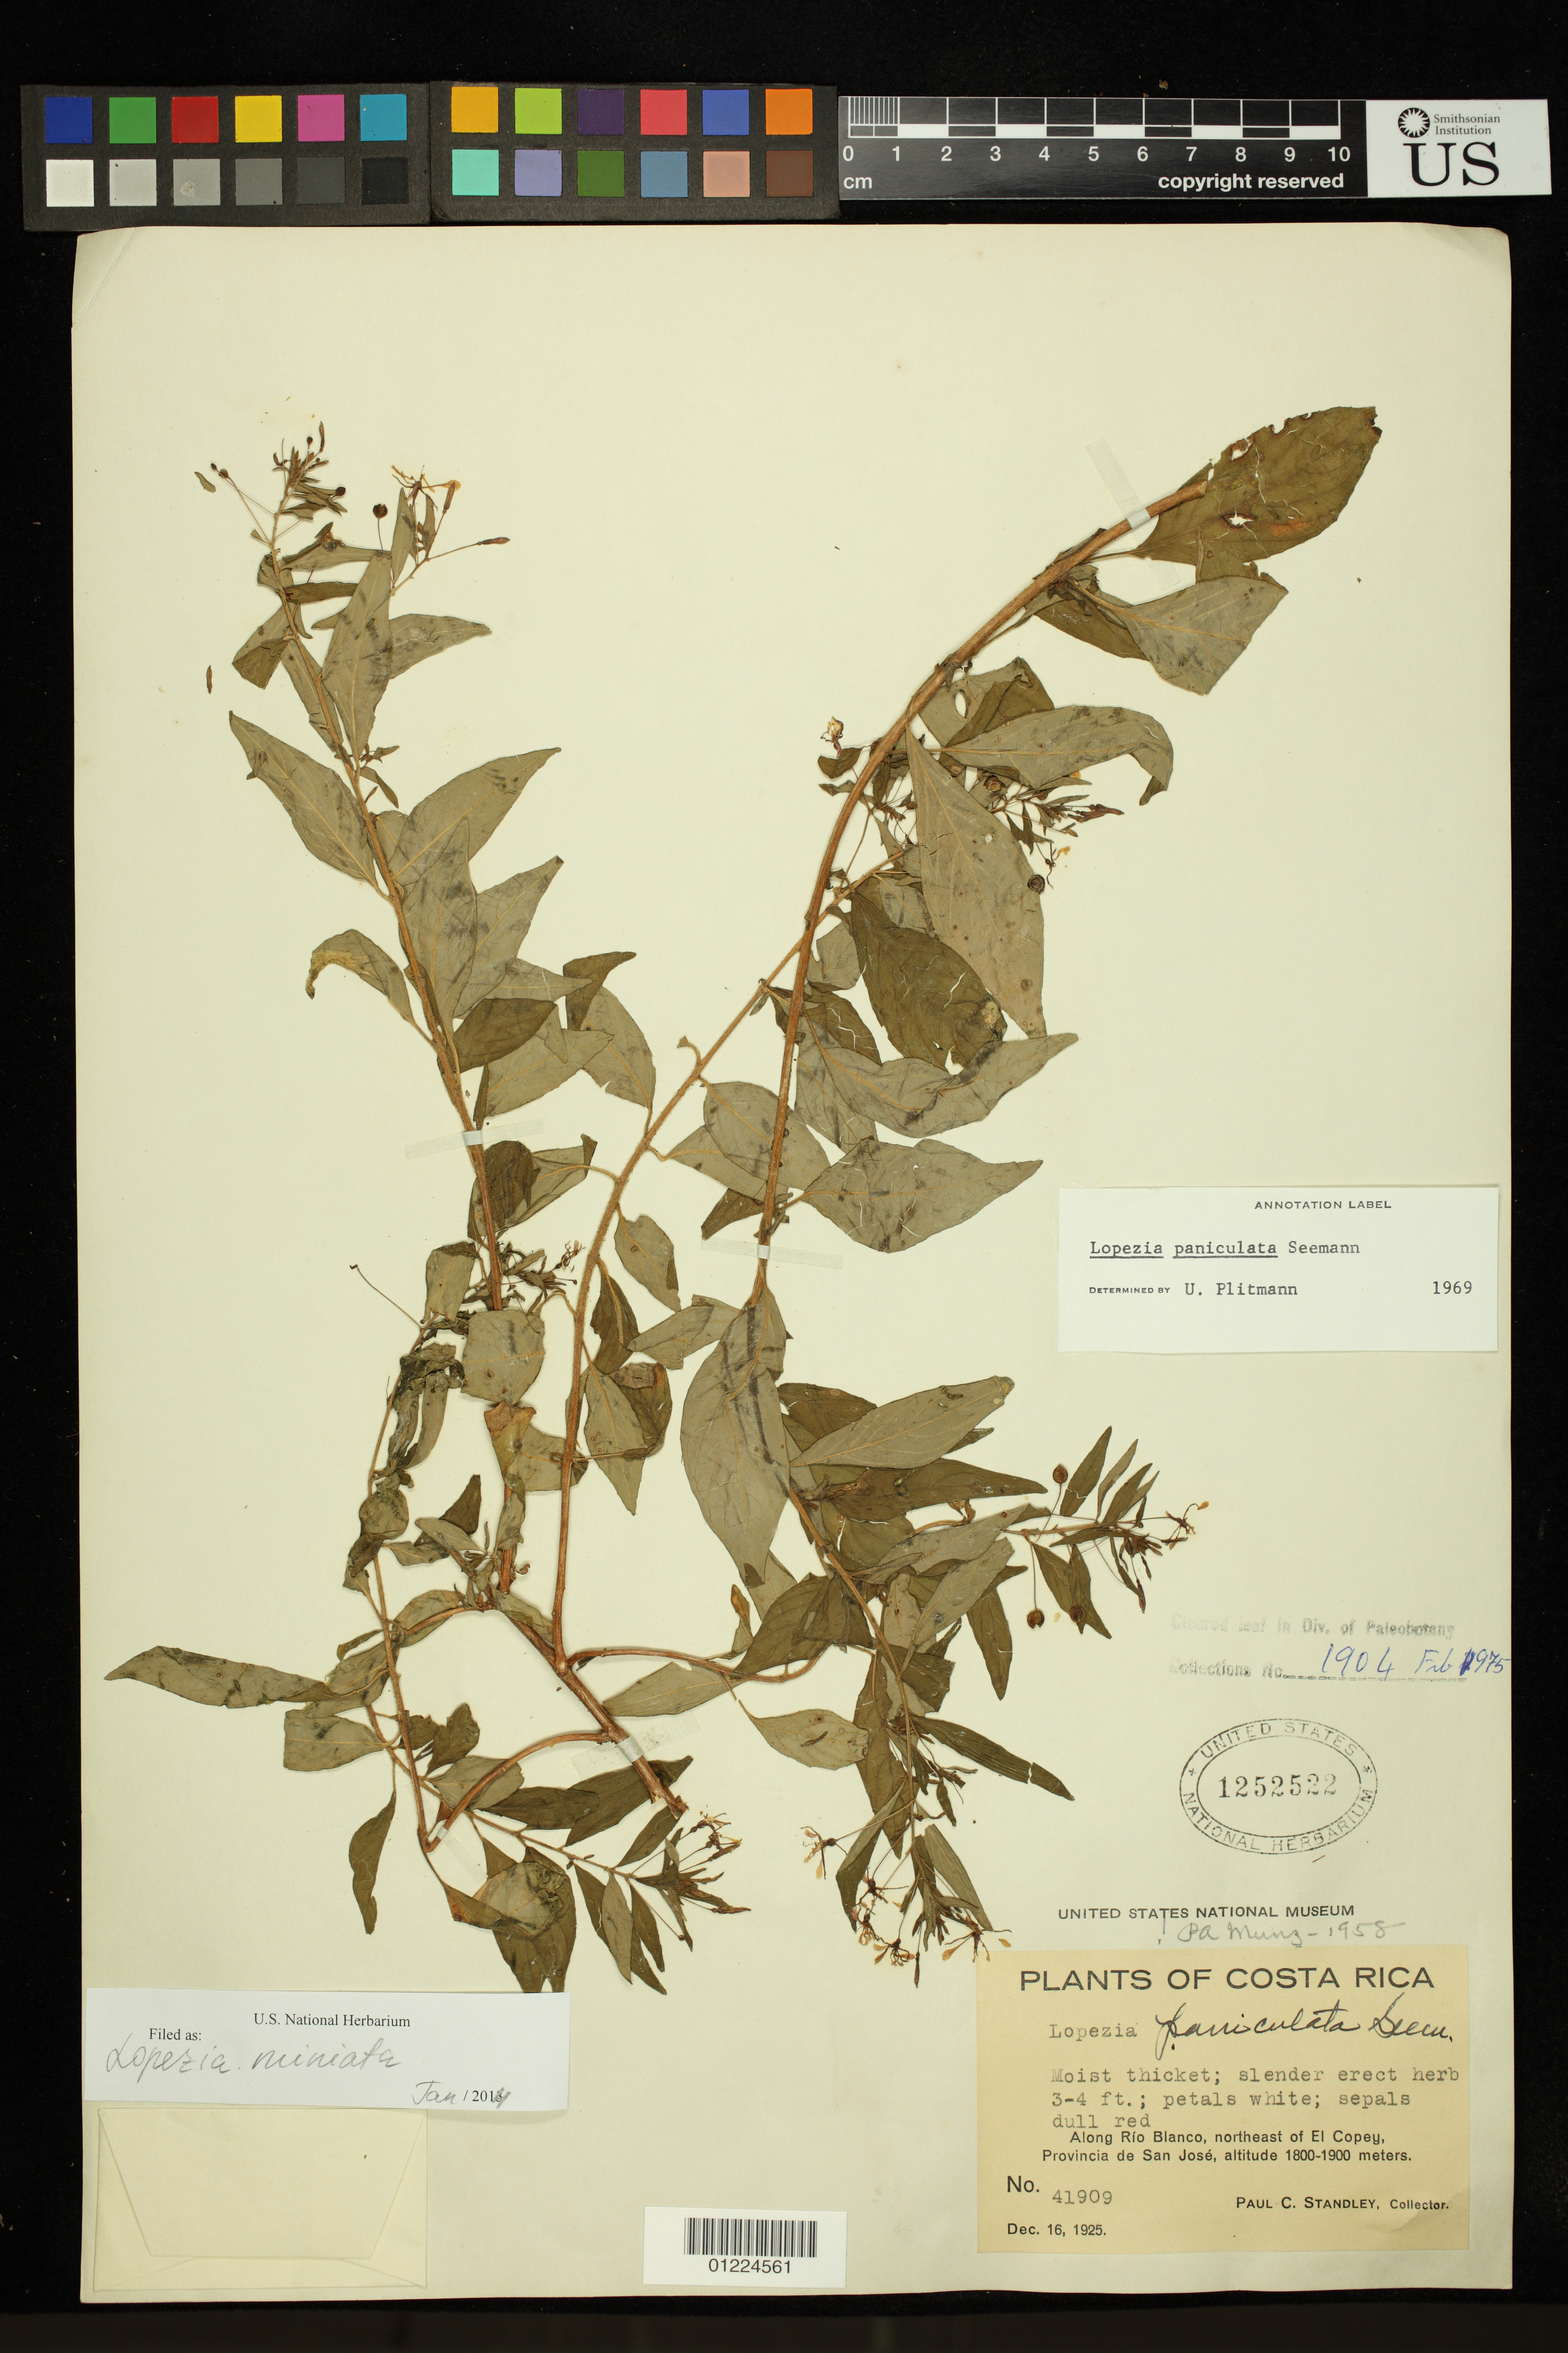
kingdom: Plantae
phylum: Tracheophyta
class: Magnoliopsida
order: Myrtales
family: Onagraceae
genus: Lopezia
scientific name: Lopezia miniata subsp. paniculata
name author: (Seem.) Plitmann et al.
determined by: Wagner, W. L., (BOT), Smithsonian Institution - National Museum of Natural History (UNITED STATES)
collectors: P. C. Standley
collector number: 41909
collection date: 1925-12-16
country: Costa Rica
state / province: San Jose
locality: Along Rio Blanco, northeast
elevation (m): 1800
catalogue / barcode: US 1252522